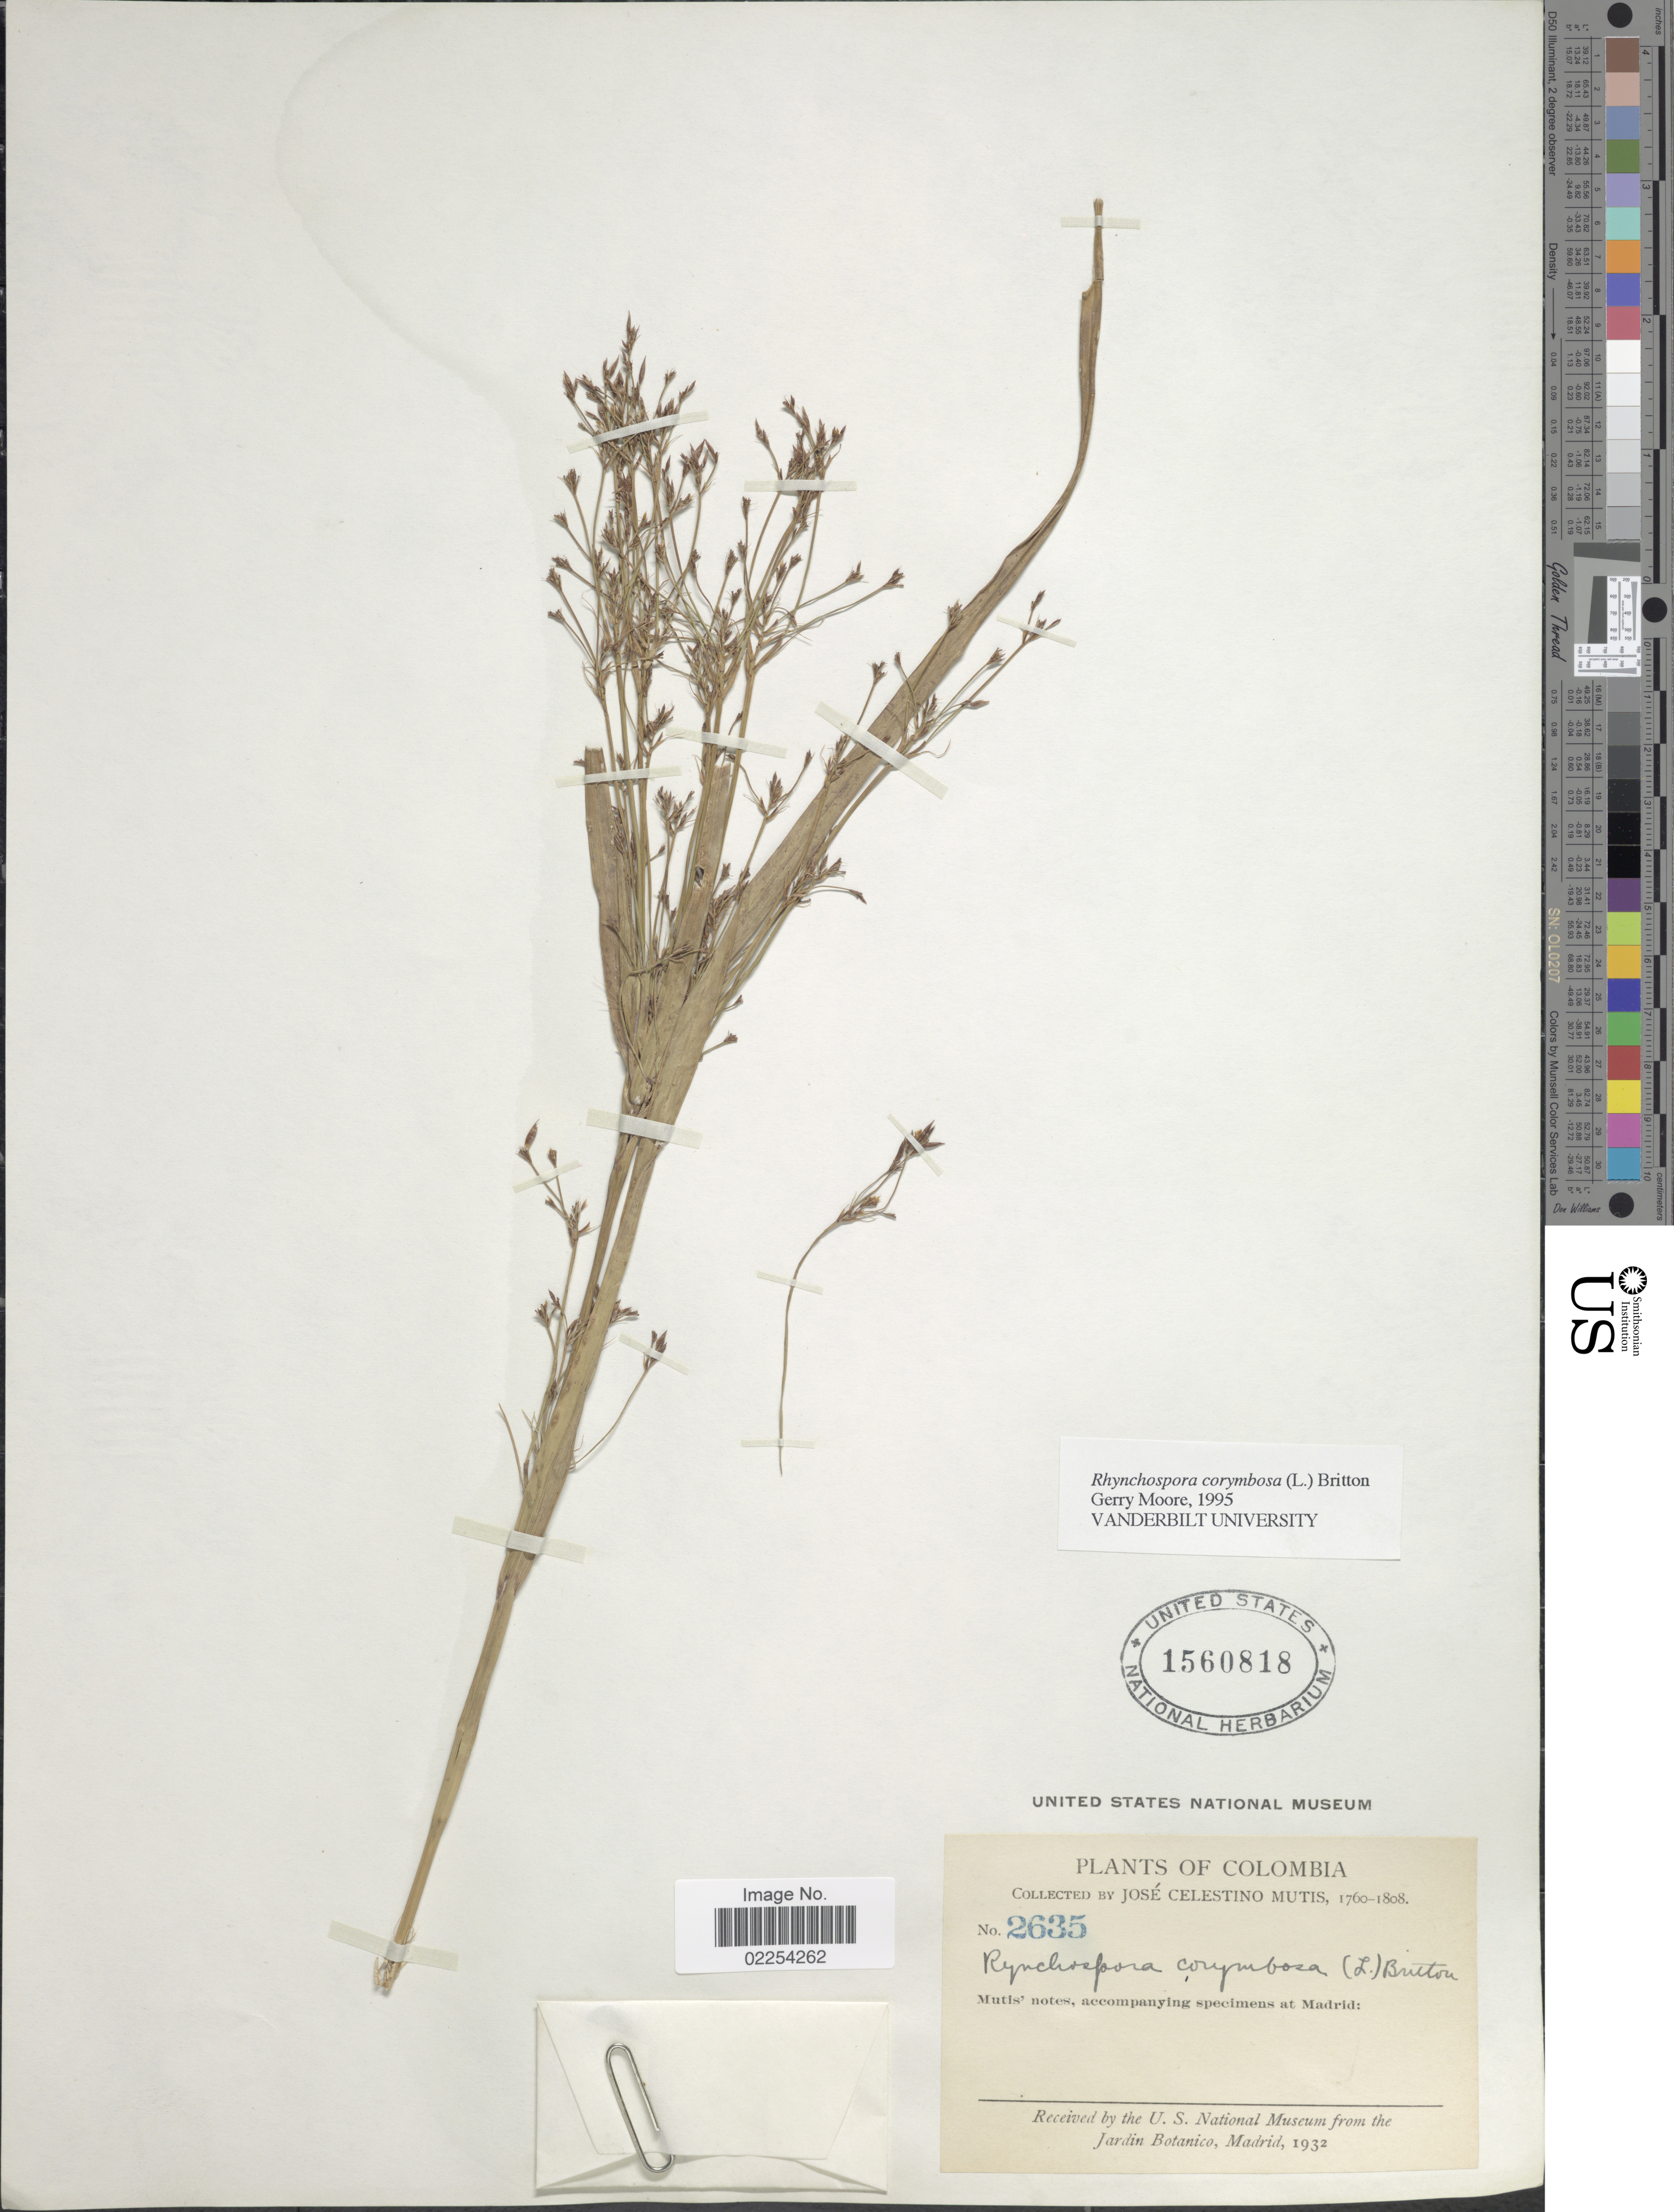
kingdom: Plantae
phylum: Tracheophyta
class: Liliopsida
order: Poales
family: Cyperaceae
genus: Rhynchospora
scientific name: Rhynchospora corymbosa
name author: (L.) Britton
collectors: J. C. B. Mutis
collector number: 2635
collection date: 1760/1808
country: Colombia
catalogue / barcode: US 1560818